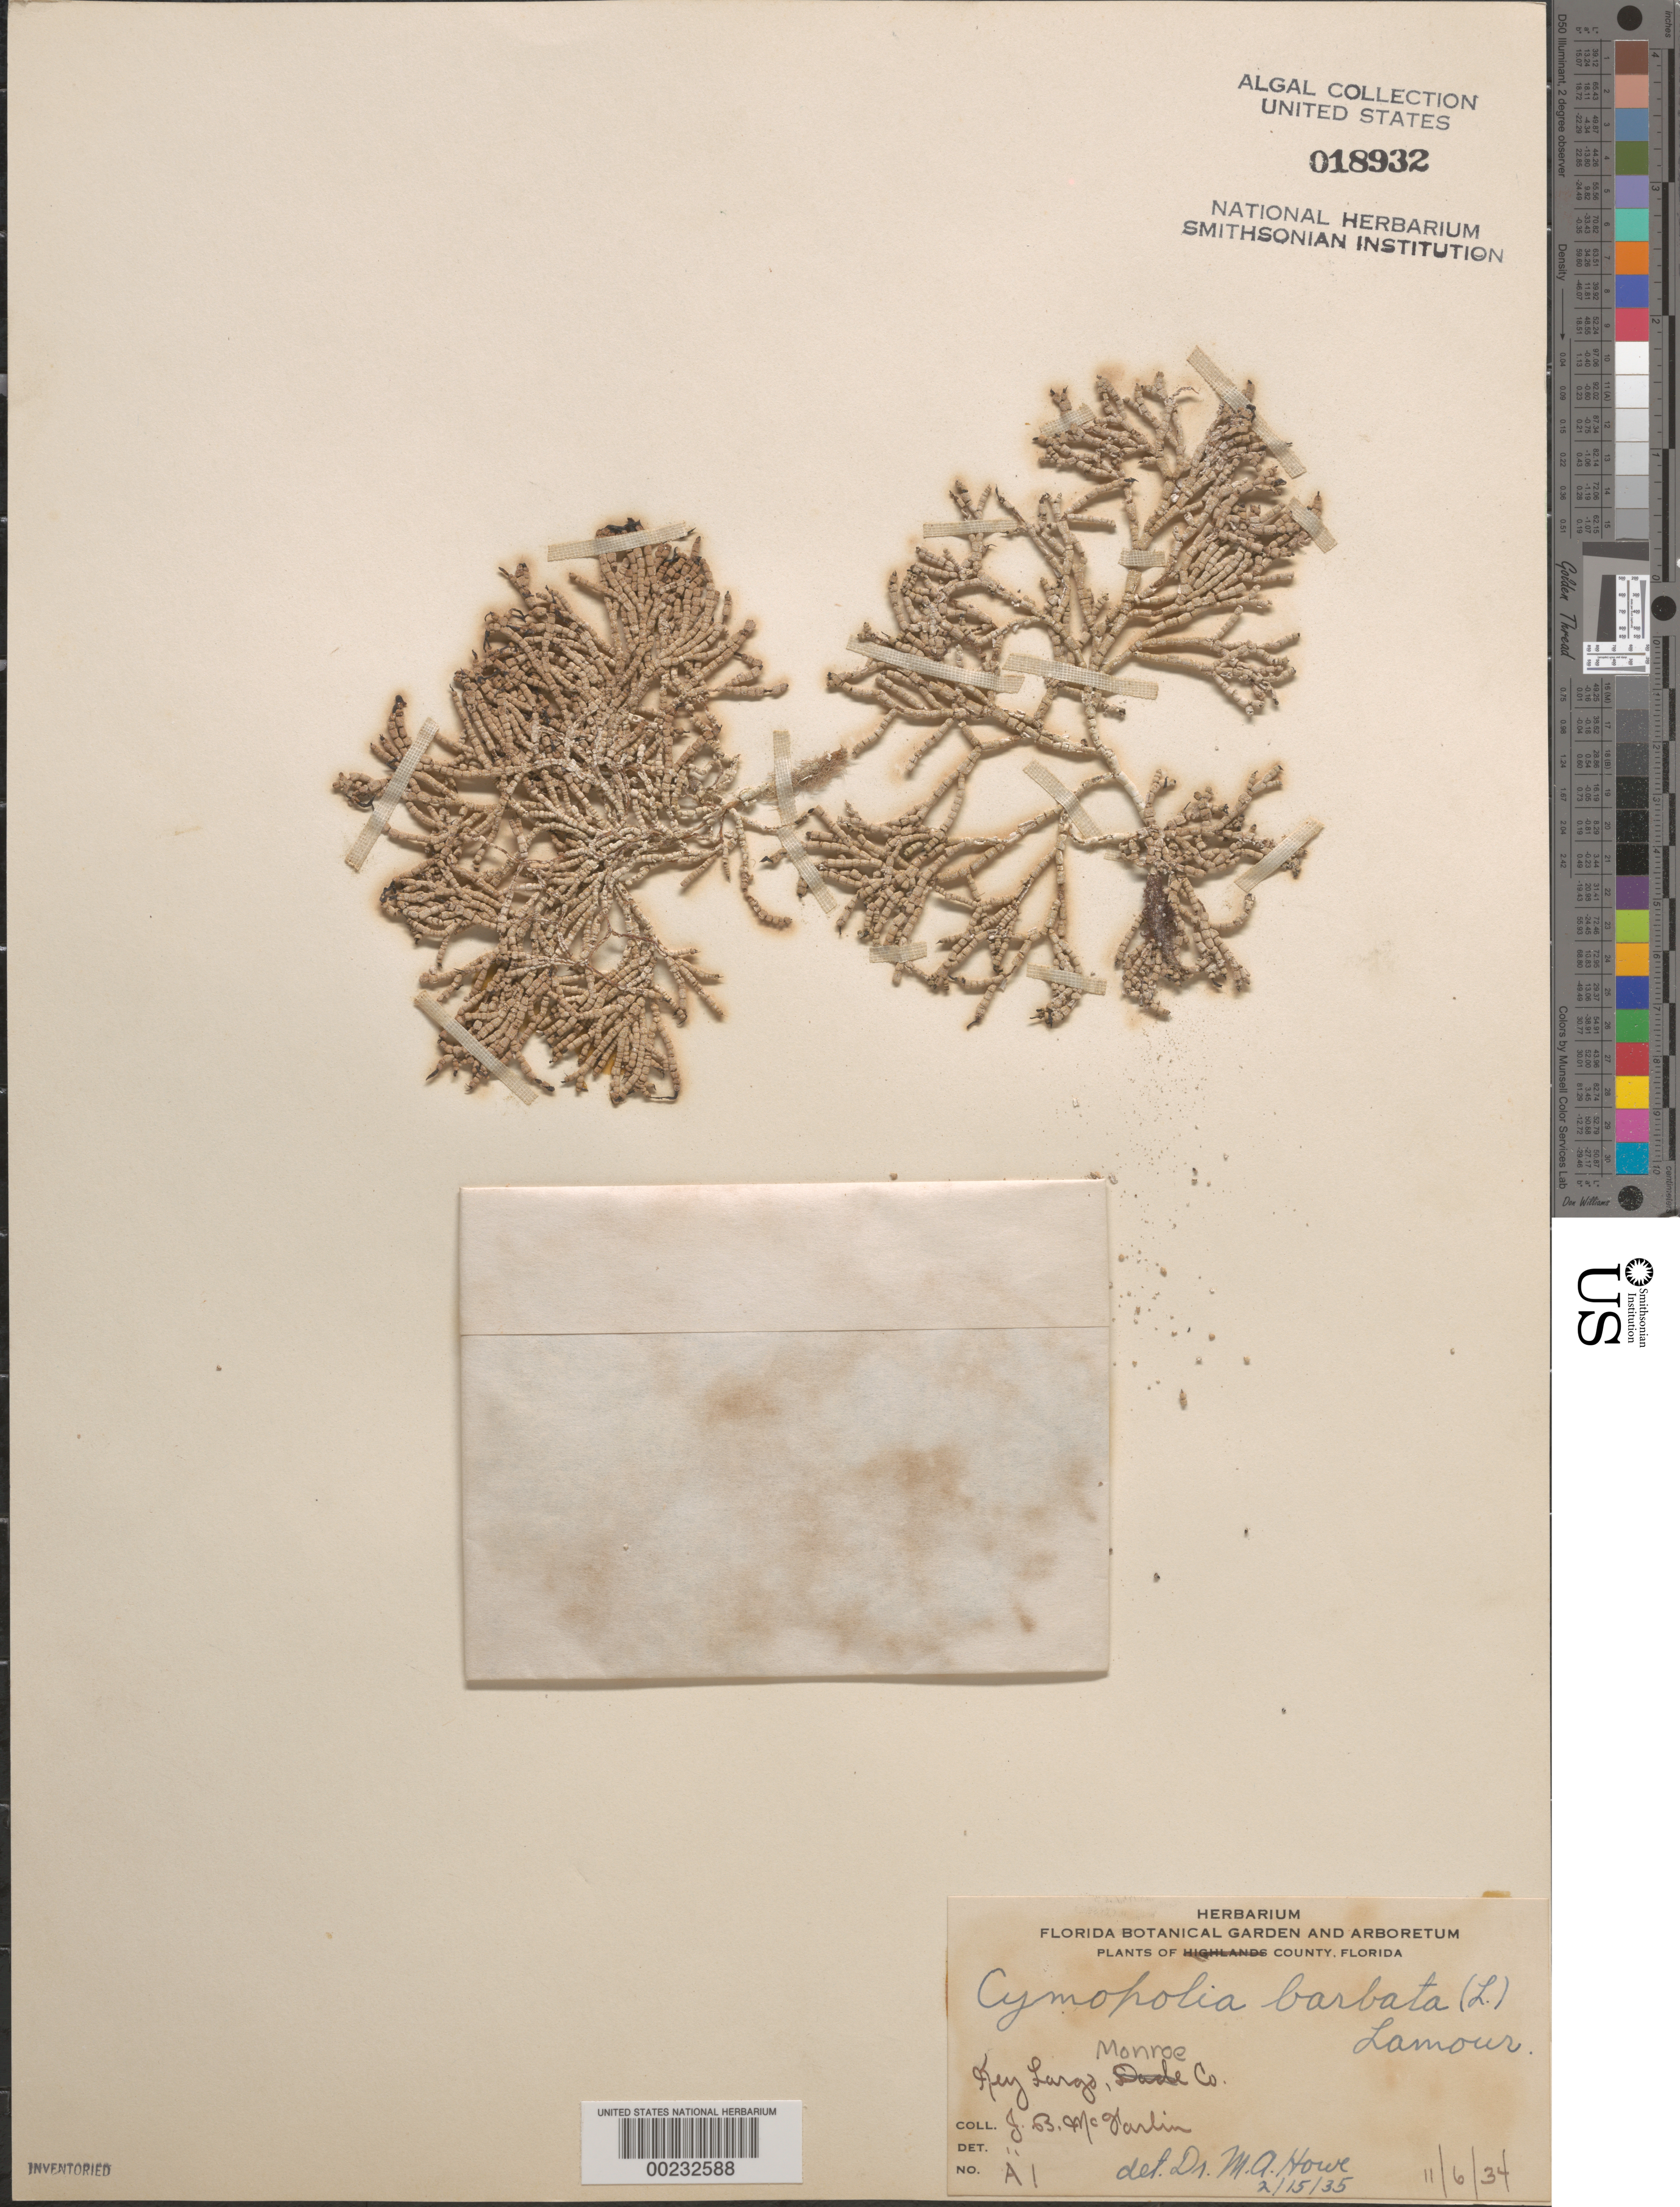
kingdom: Plantae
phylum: Chlorophyta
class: Ulvophyceae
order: Dasycladales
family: Dasycladaceae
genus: Cymopolia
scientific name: Cymopolia barbata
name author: (L.) J.V.Lamouroux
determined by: Howe, M. A.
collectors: J. McFarlin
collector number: A1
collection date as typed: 06 Nov 1934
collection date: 1934-11-06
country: United States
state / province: Florida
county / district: Monroe County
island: Key Largo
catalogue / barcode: US 18932